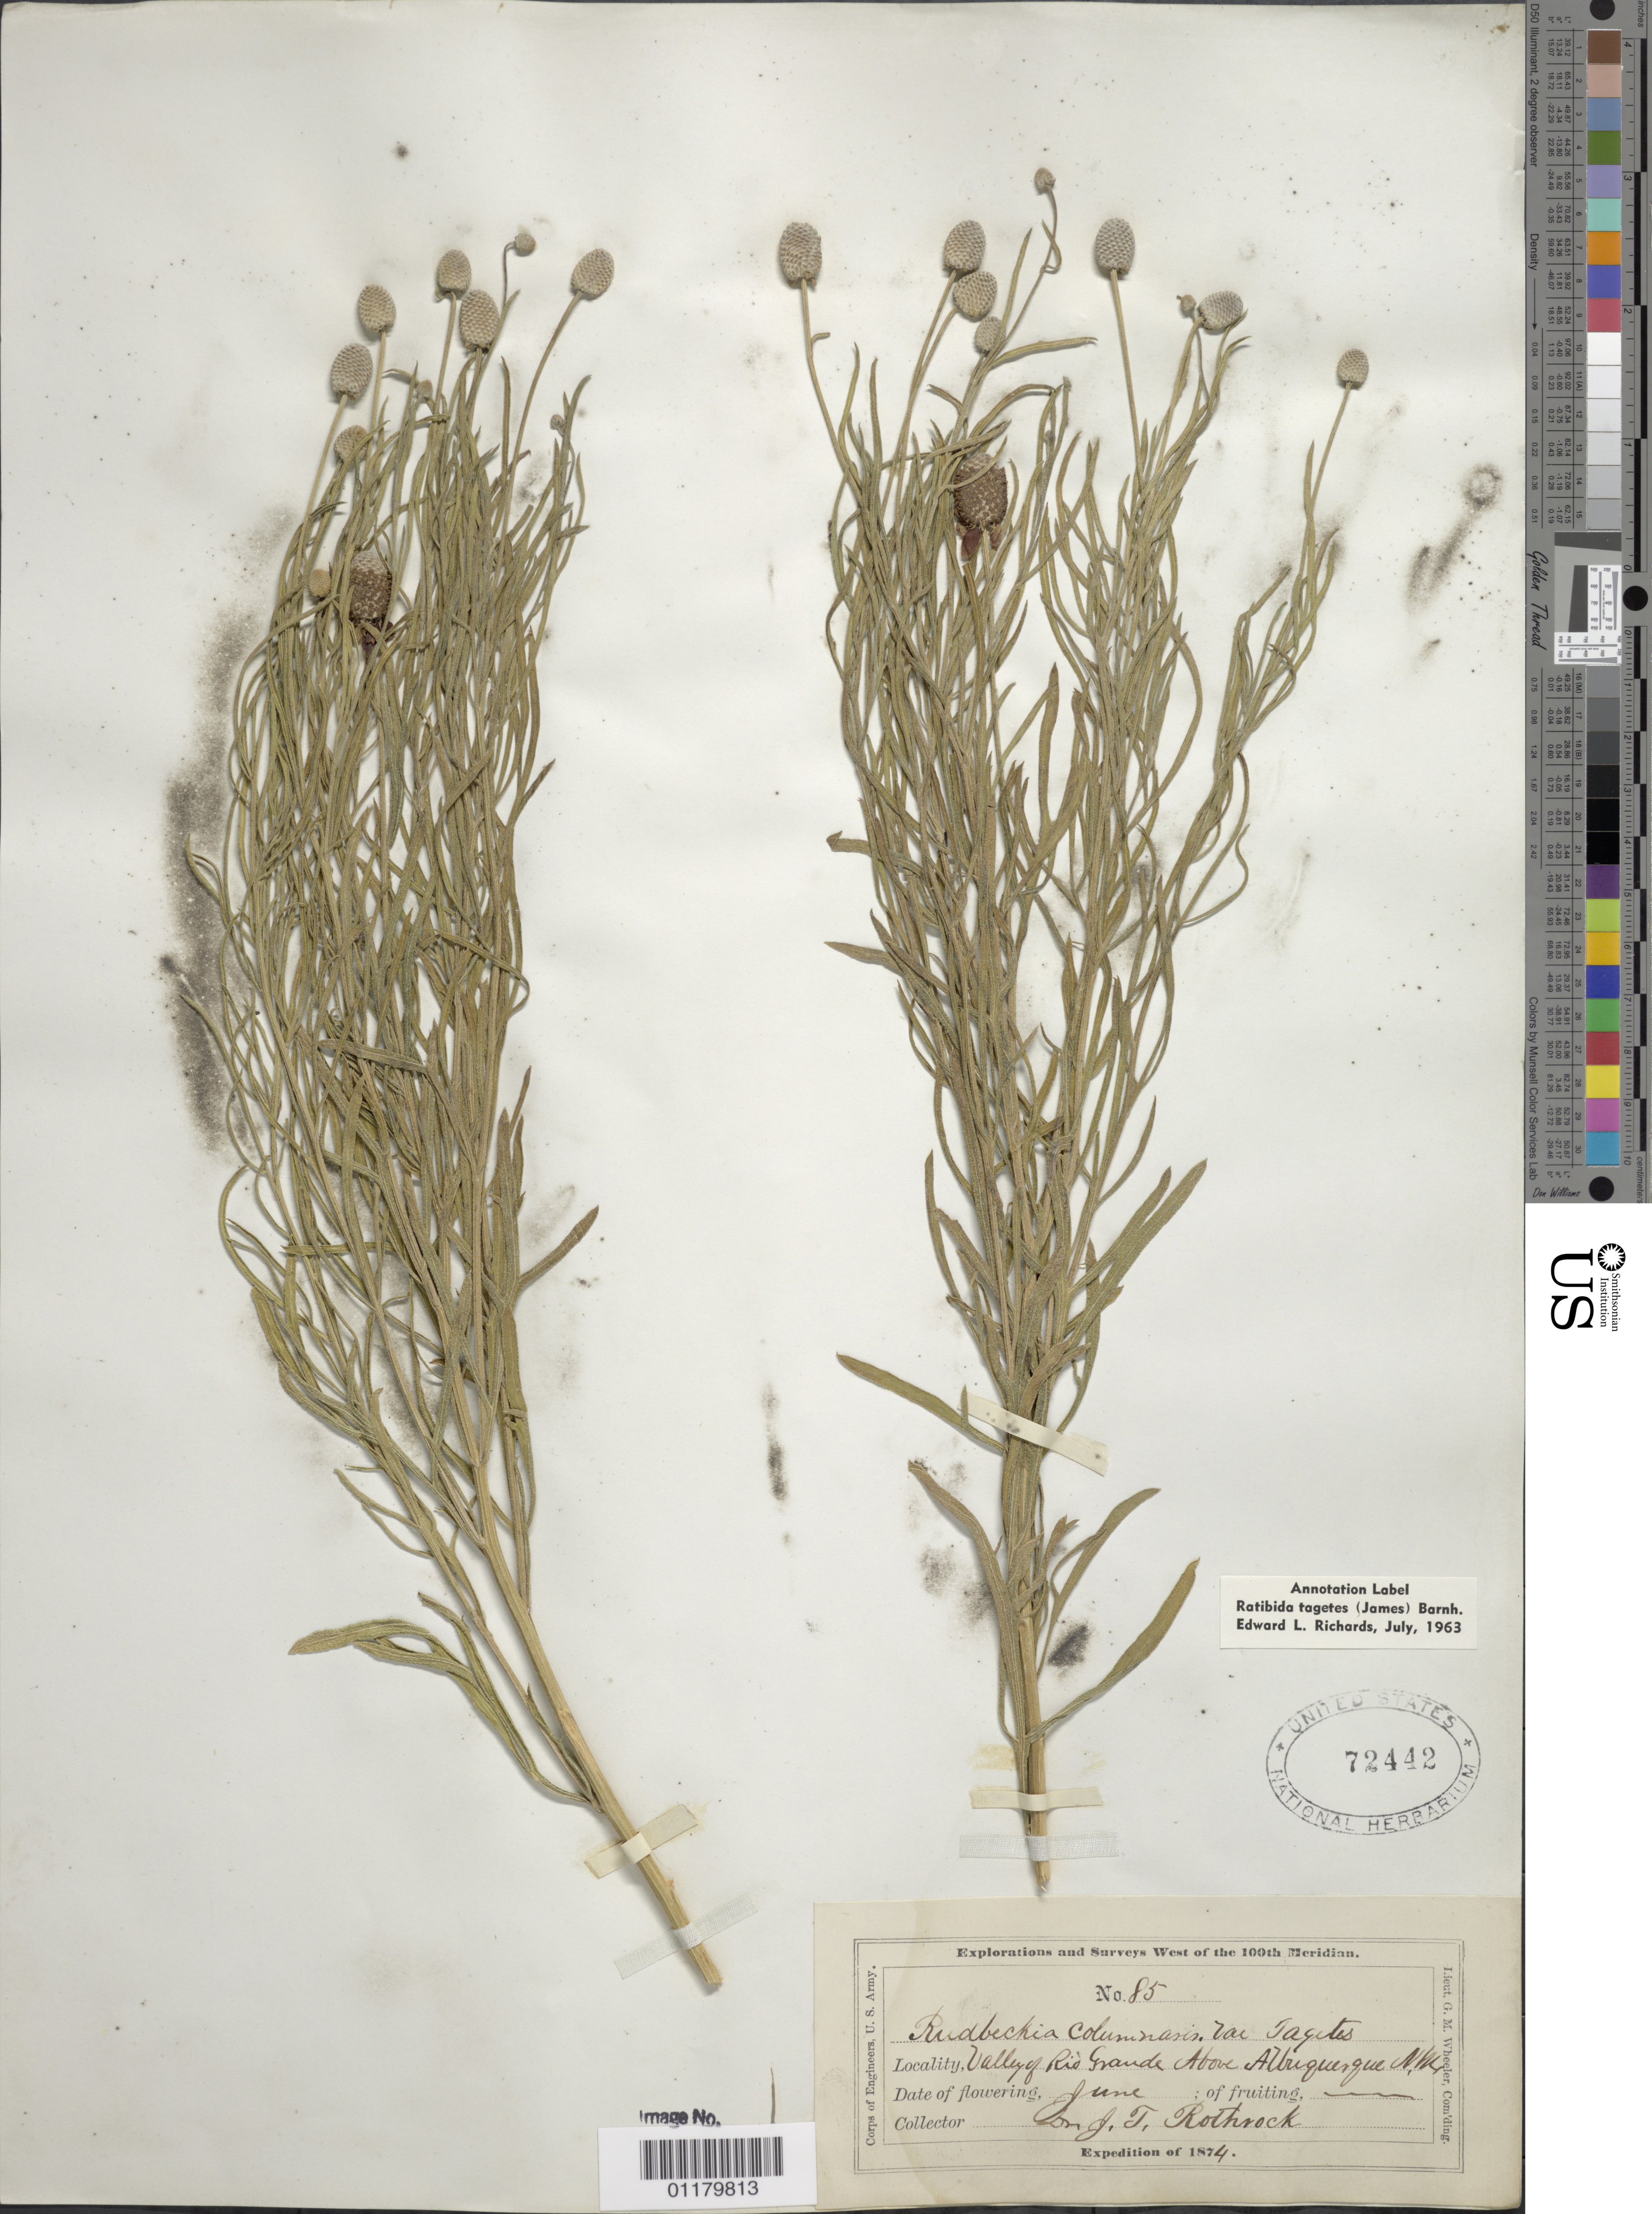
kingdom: Plantae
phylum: Tracheophyta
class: Magnoliopsida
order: Asterales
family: Asteraceae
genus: Ratibida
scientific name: Ratibida tagetes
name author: (James) Barnhart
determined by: Richards, E. L.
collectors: J. T. Rothrock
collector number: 85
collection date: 1874-06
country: United States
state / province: New Mexico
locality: Valley of Rio Grande, above Albuquerque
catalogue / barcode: US 72442